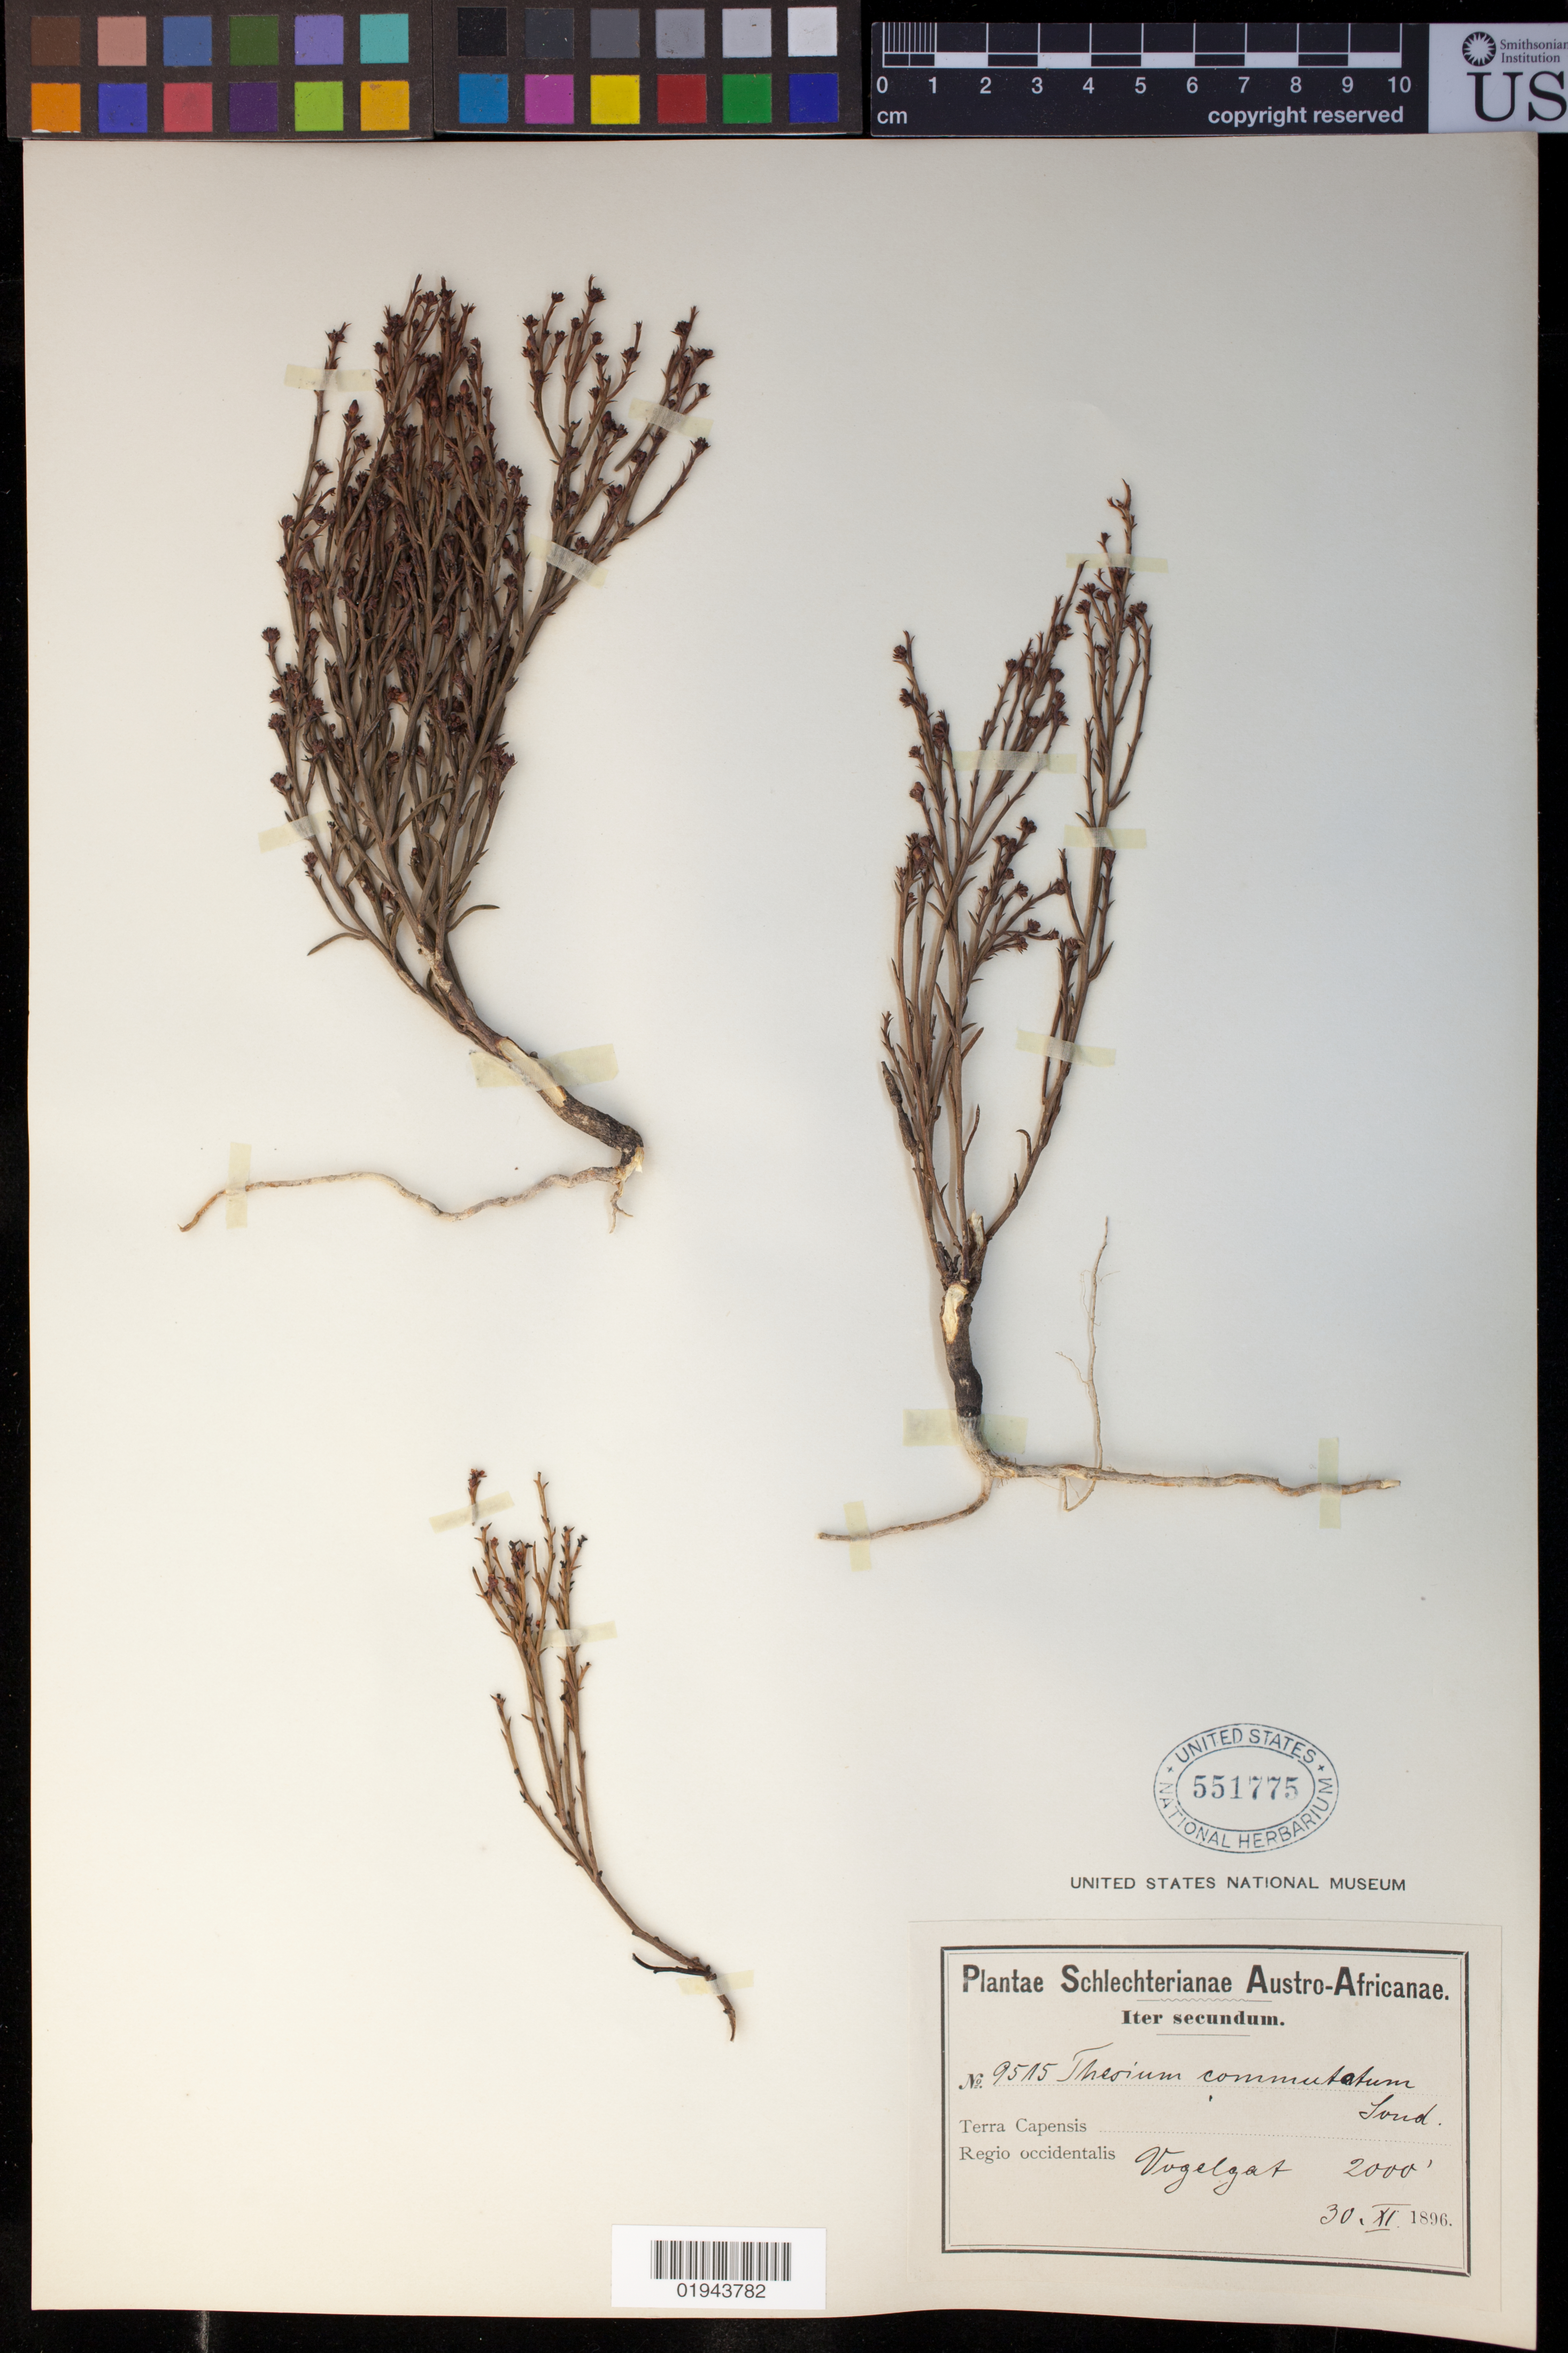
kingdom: Plantae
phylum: Tracheophyta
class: Magnoliopsida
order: Santalales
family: Thesiaceae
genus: Thesium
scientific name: Thesium commutatum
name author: Sond.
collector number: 9515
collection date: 1896-11-30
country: South Africa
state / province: Western Cape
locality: Vogelgat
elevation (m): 610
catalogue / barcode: US 551775